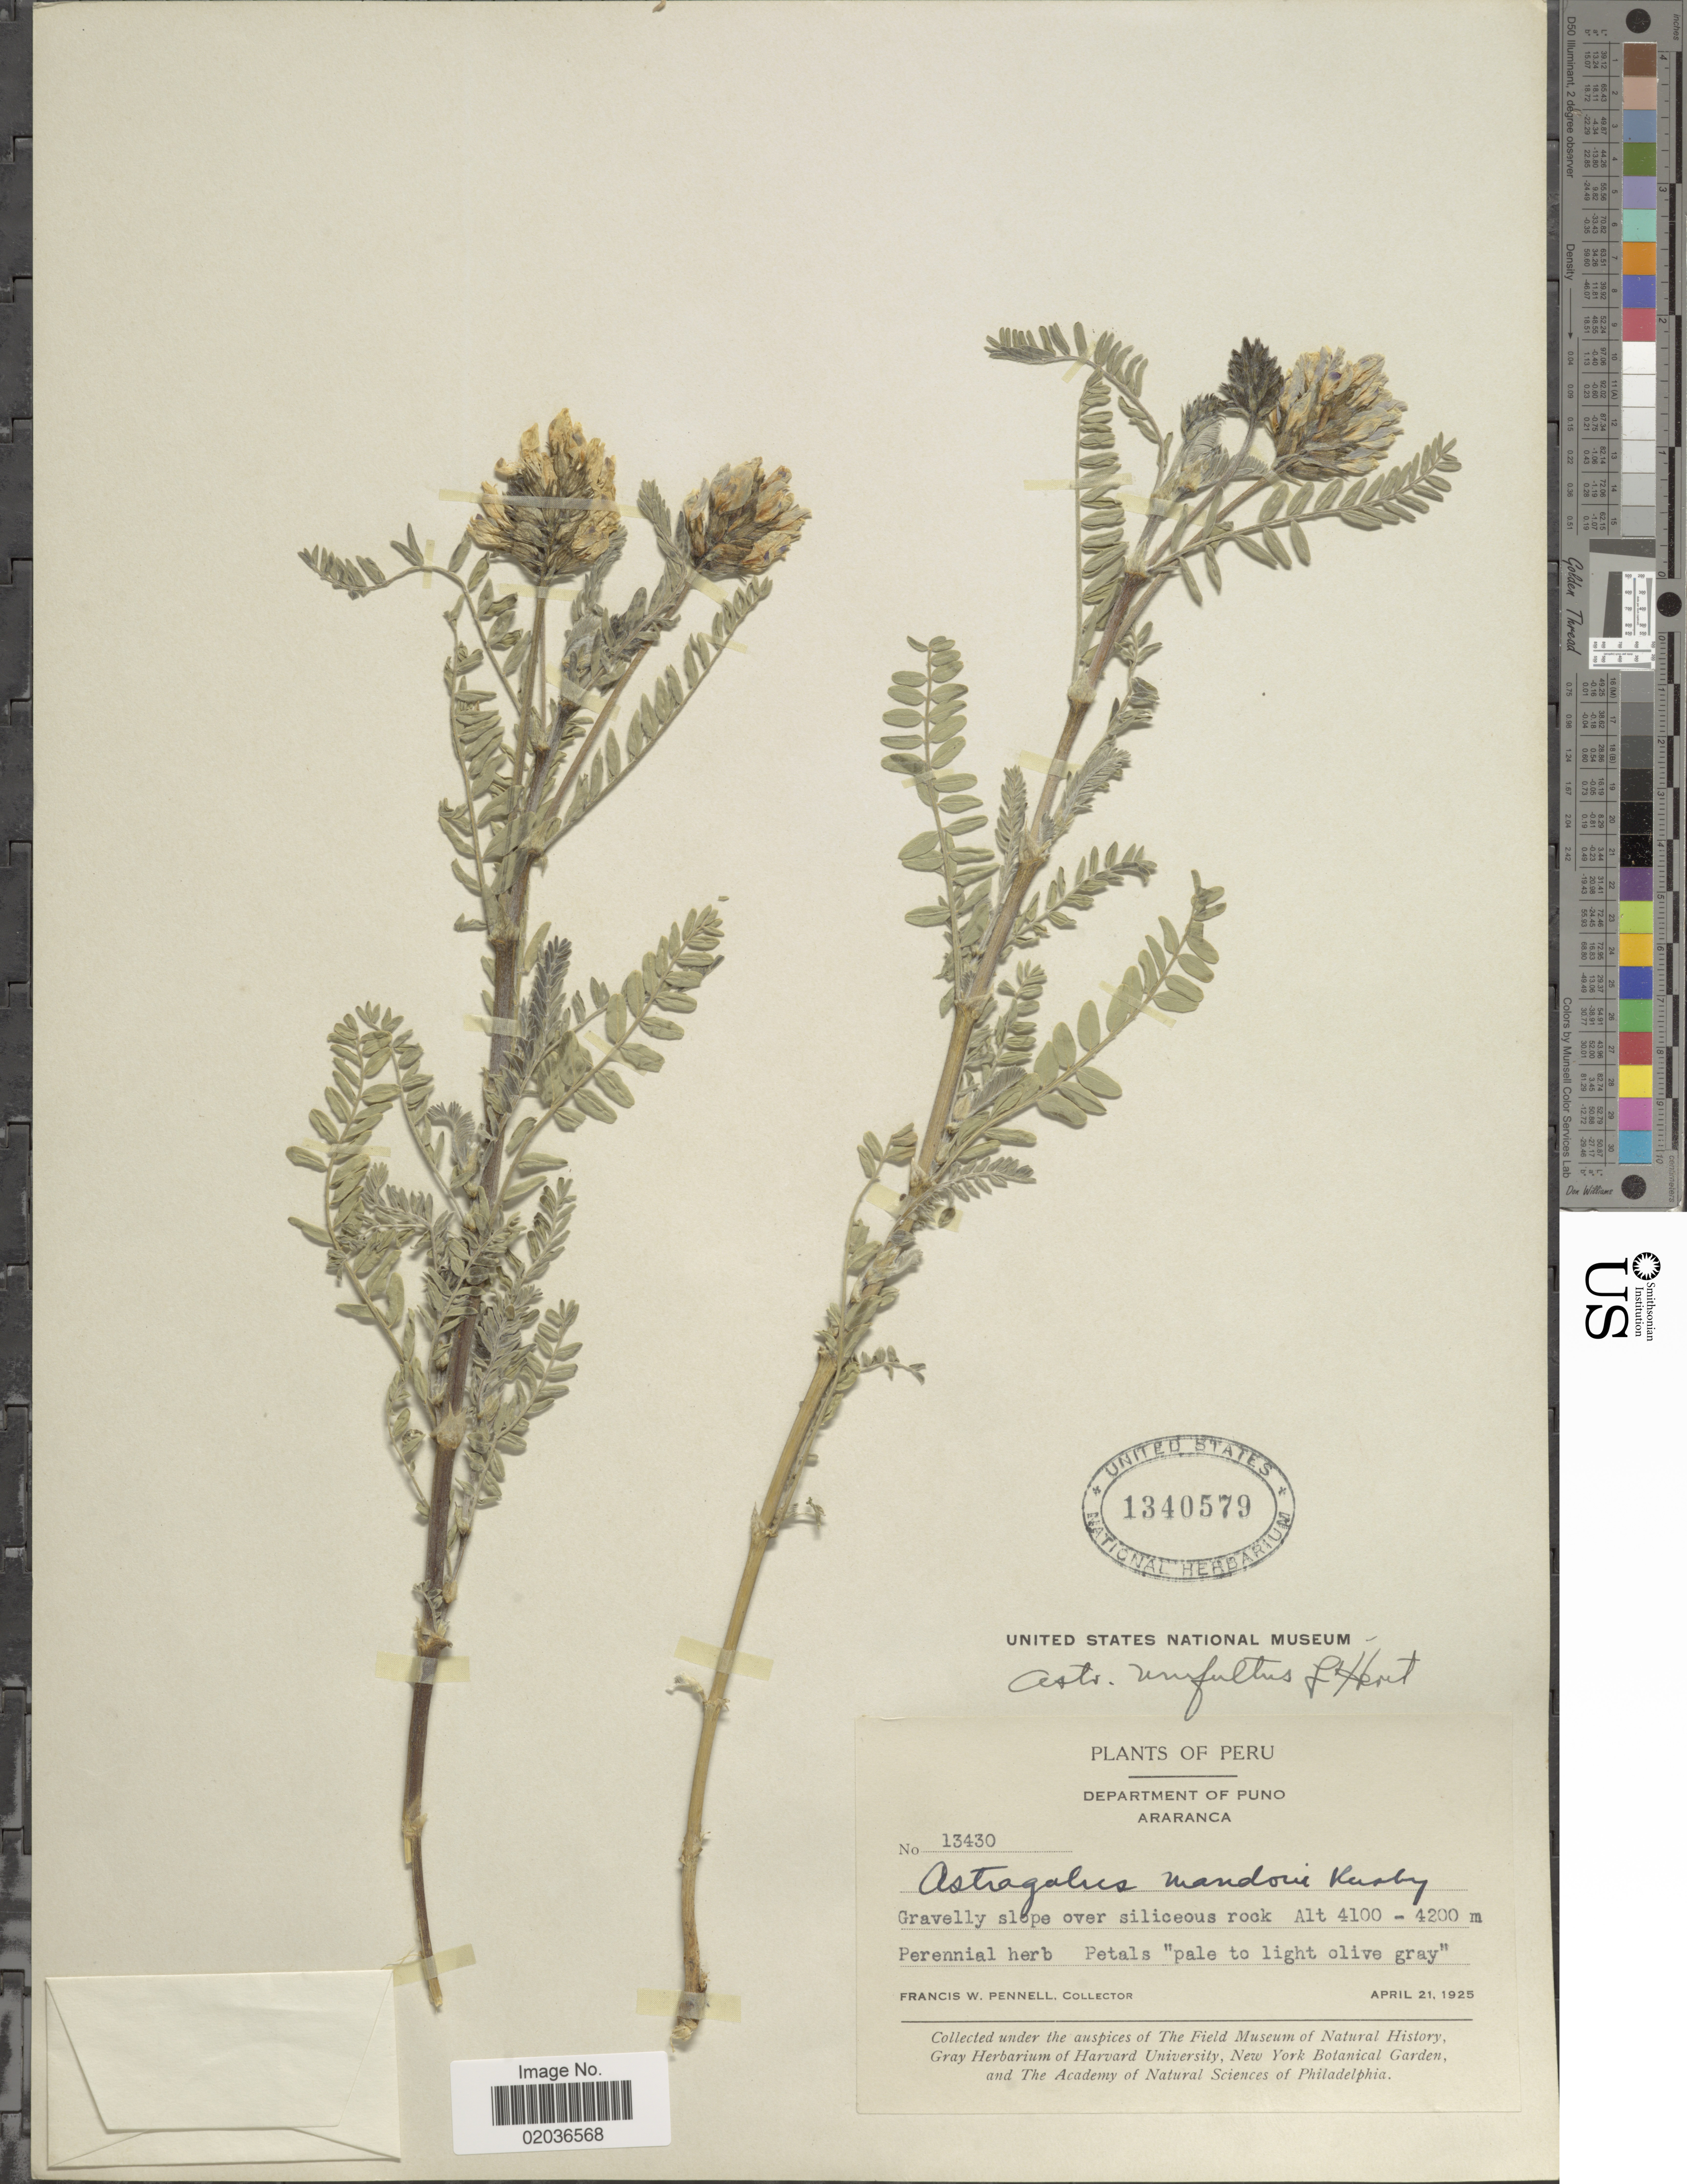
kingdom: Plantae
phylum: Tracheophyta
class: Magnoliopsida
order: Fabales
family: Fabaceae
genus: Astragalus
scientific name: Astragalus garbancillo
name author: Cav.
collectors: F. W. Pennell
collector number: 13430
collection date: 1925-04-21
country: Peru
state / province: Puno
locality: Department of Puno. Araranca. Gravelly slope over siliceous rock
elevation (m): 4100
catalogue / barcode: US 1340579